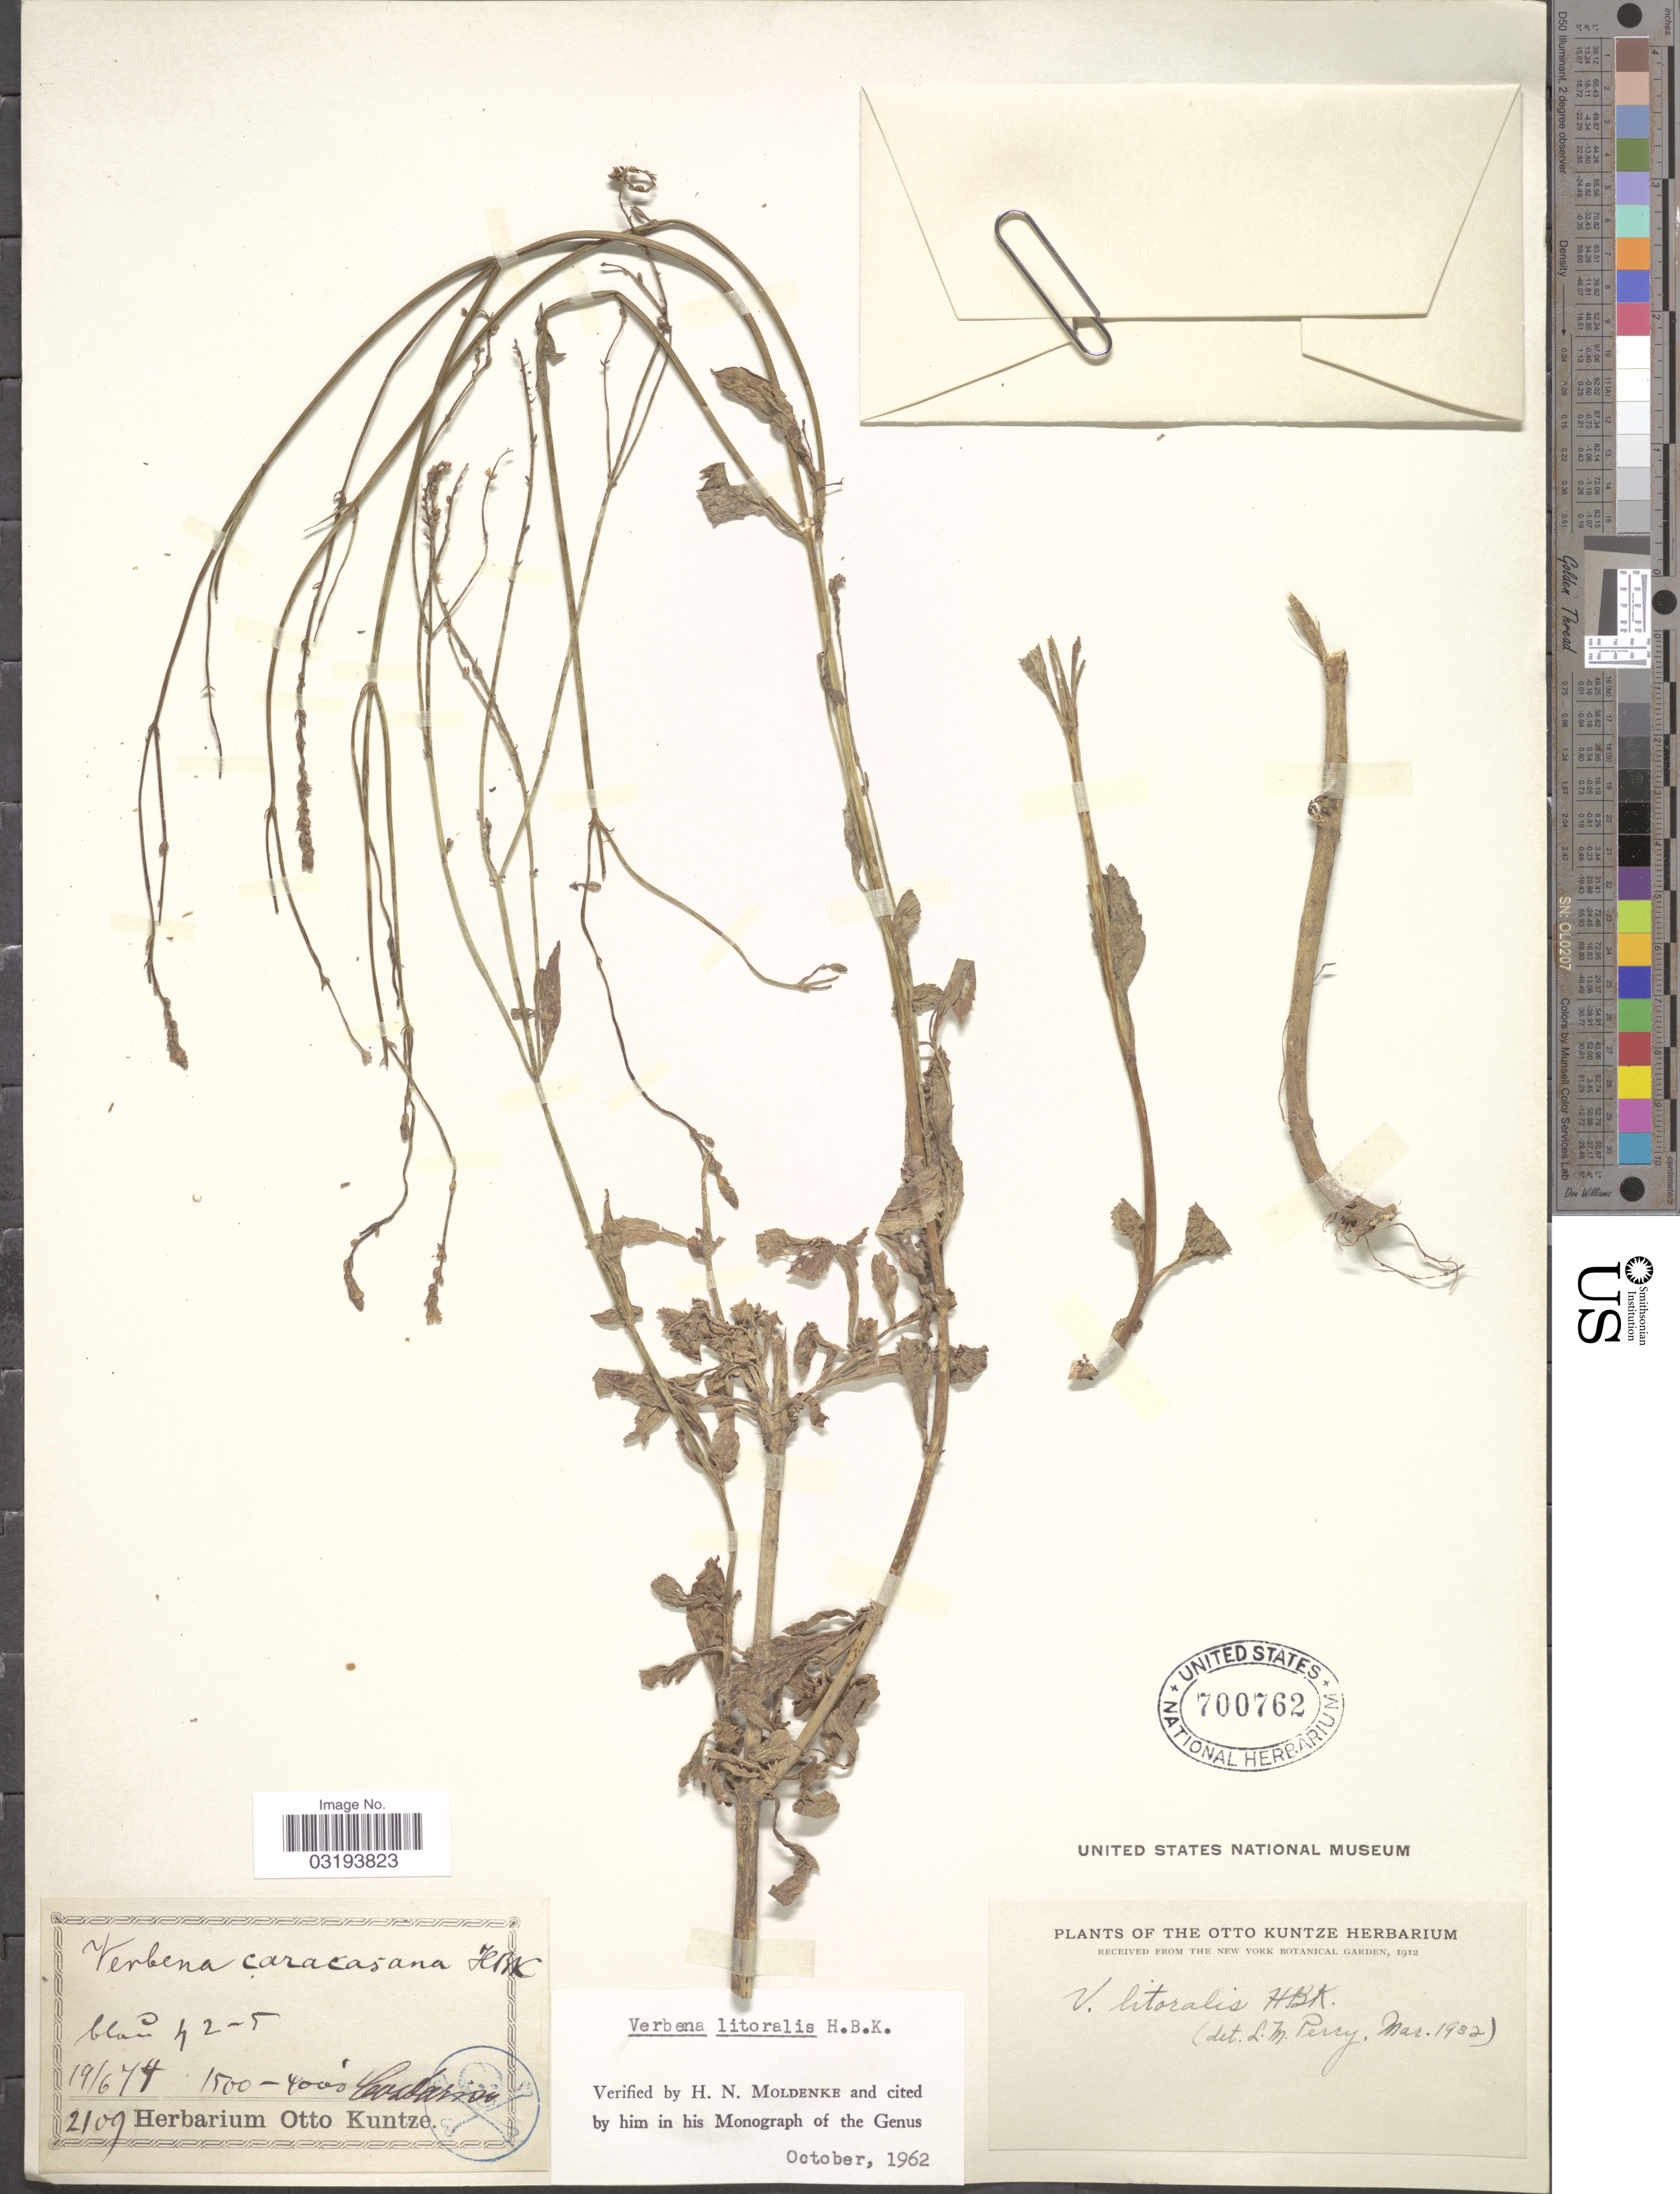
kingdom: Plantae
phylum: Tracheophyta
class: Magnoliopsida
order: Lamiales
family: Verbenaceae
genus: Verbena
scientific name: Verbena litoralis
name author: Kunth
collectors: ex herb. Otto Kuntze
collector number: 2109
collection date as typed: Transcribed d/m/y: 19/6/74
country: Costa Rica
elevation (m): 457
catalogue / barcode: US 700762